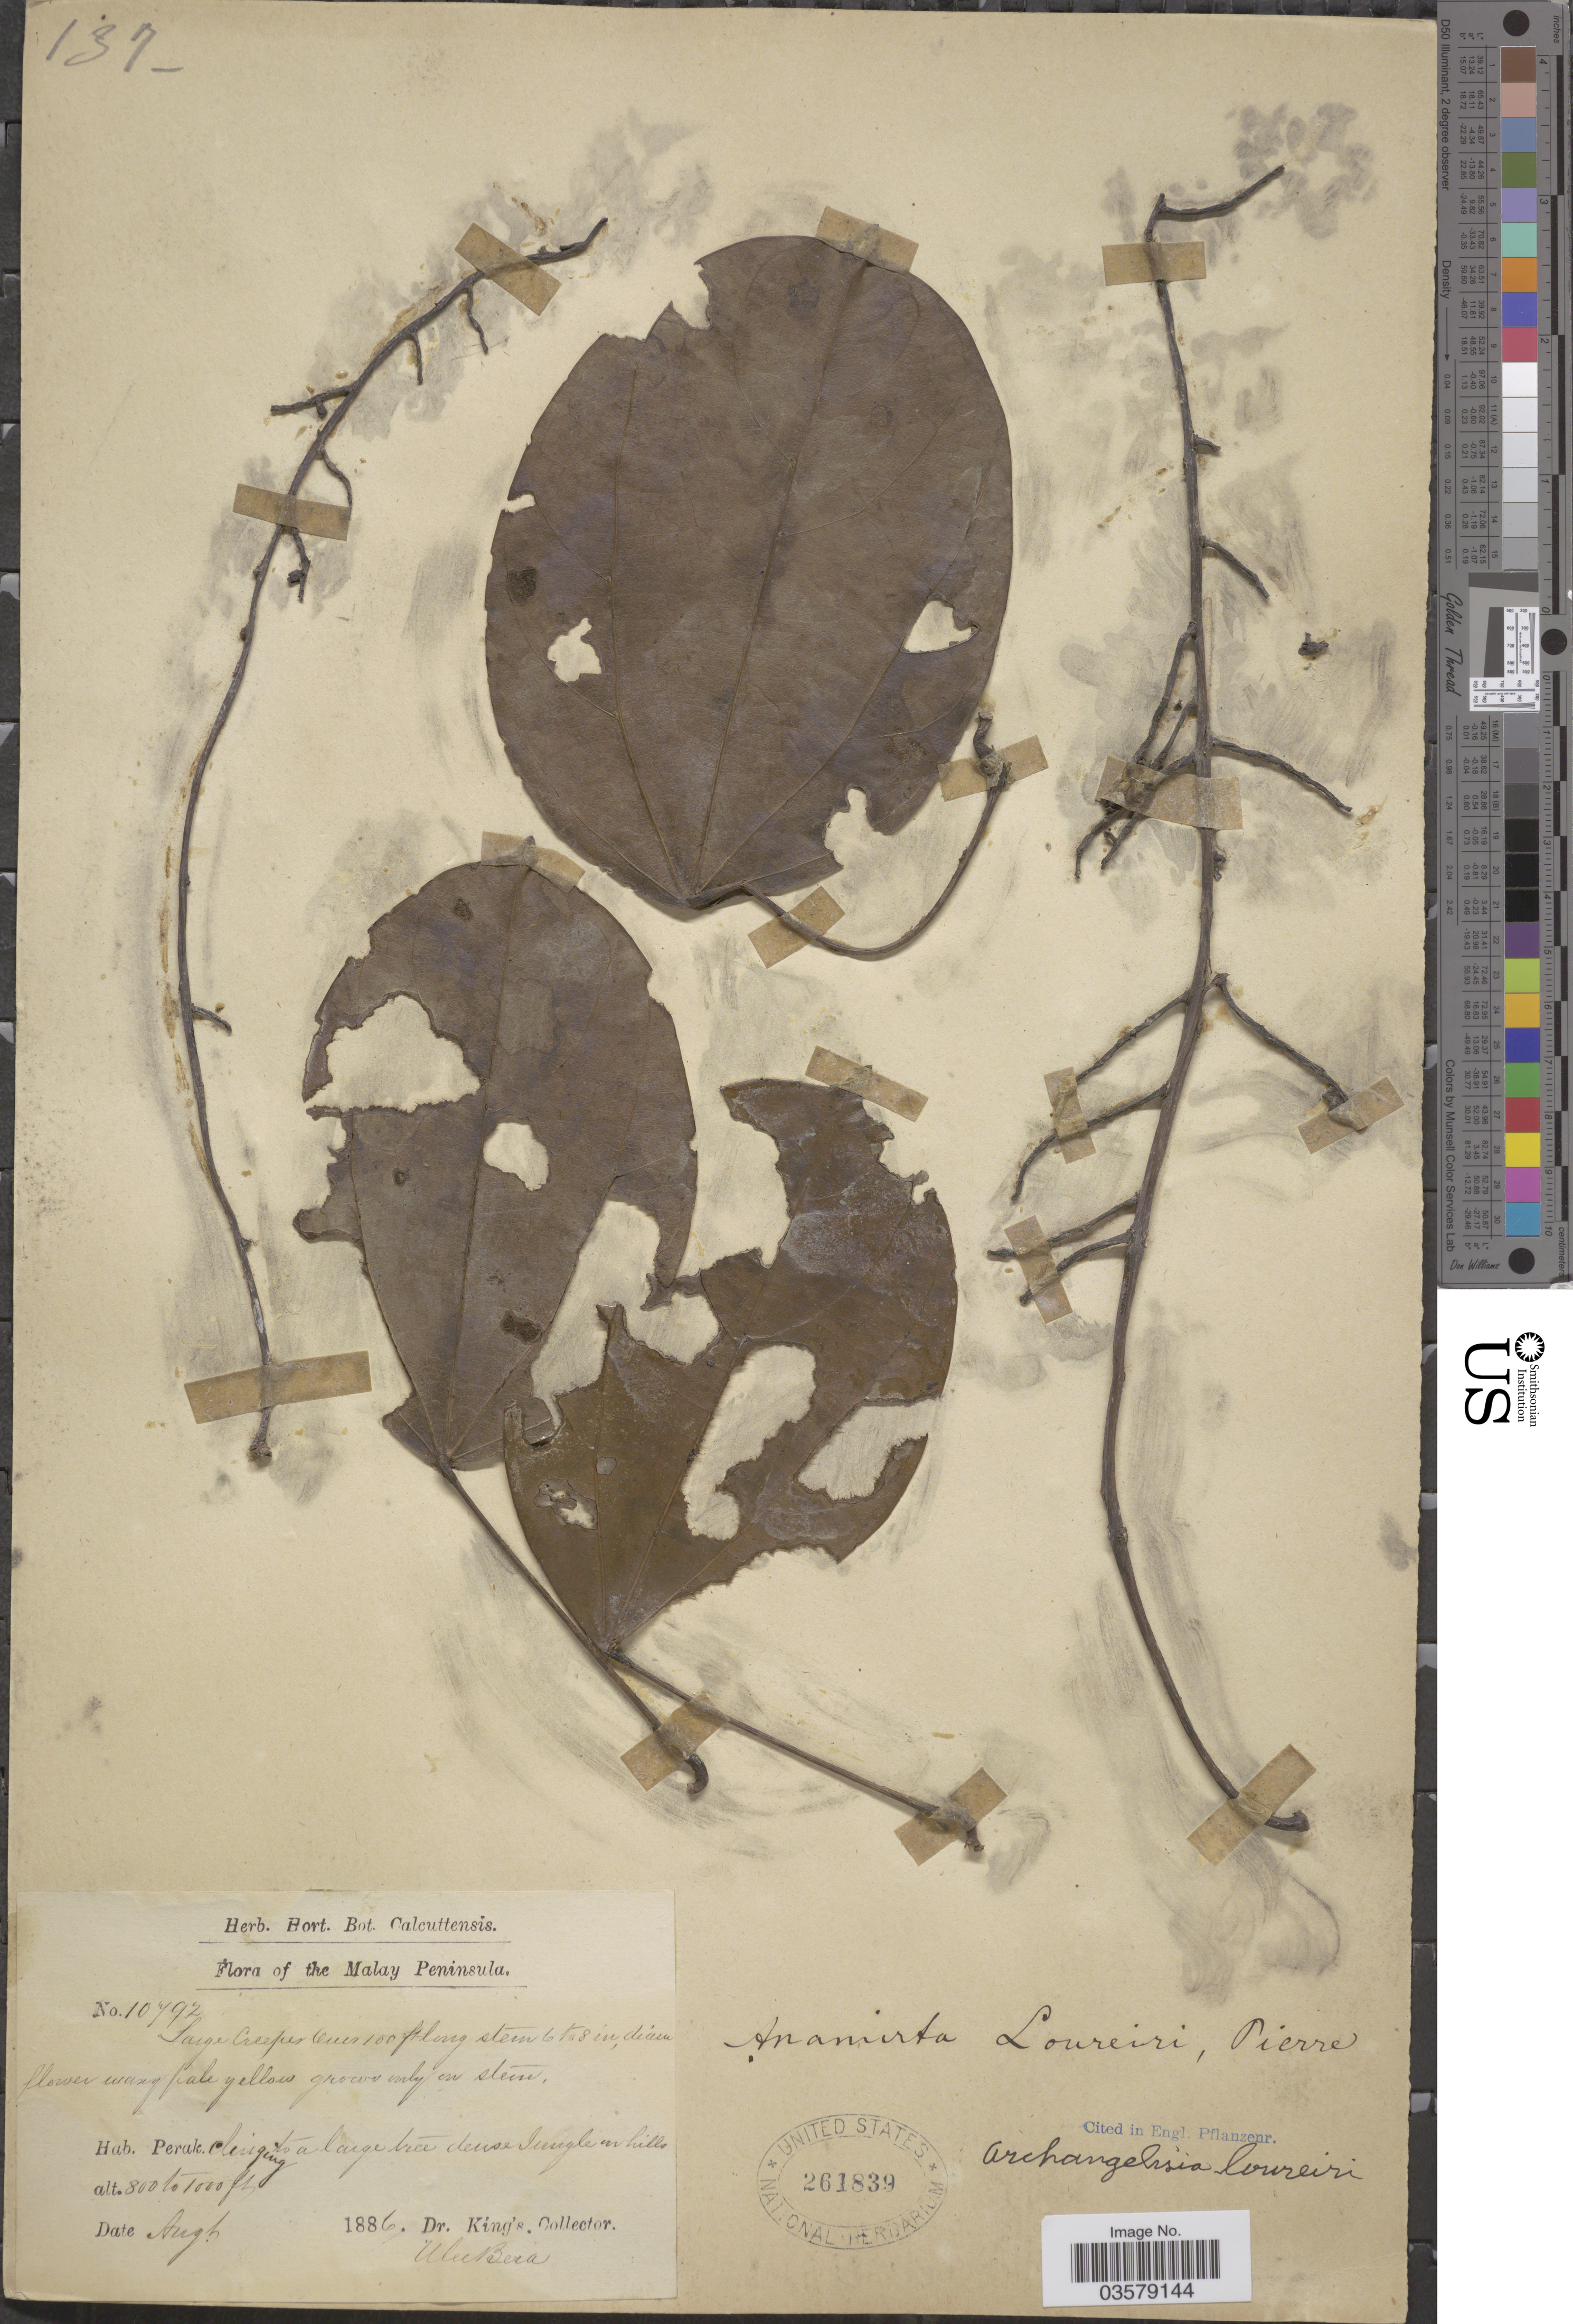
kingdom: Plantae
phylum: Tracheophyta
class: Magnoliopsida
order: Ranunculales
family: Menispermaceae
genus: Arcangelisia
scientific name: Arcangelisia loureiroi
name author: (Pierre) Diels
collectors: Dr. King's collector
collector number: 10792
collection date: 1886-08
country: Malaysia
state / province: Perak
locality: Malay Peninsula.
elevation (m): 244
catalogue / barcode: US 261839